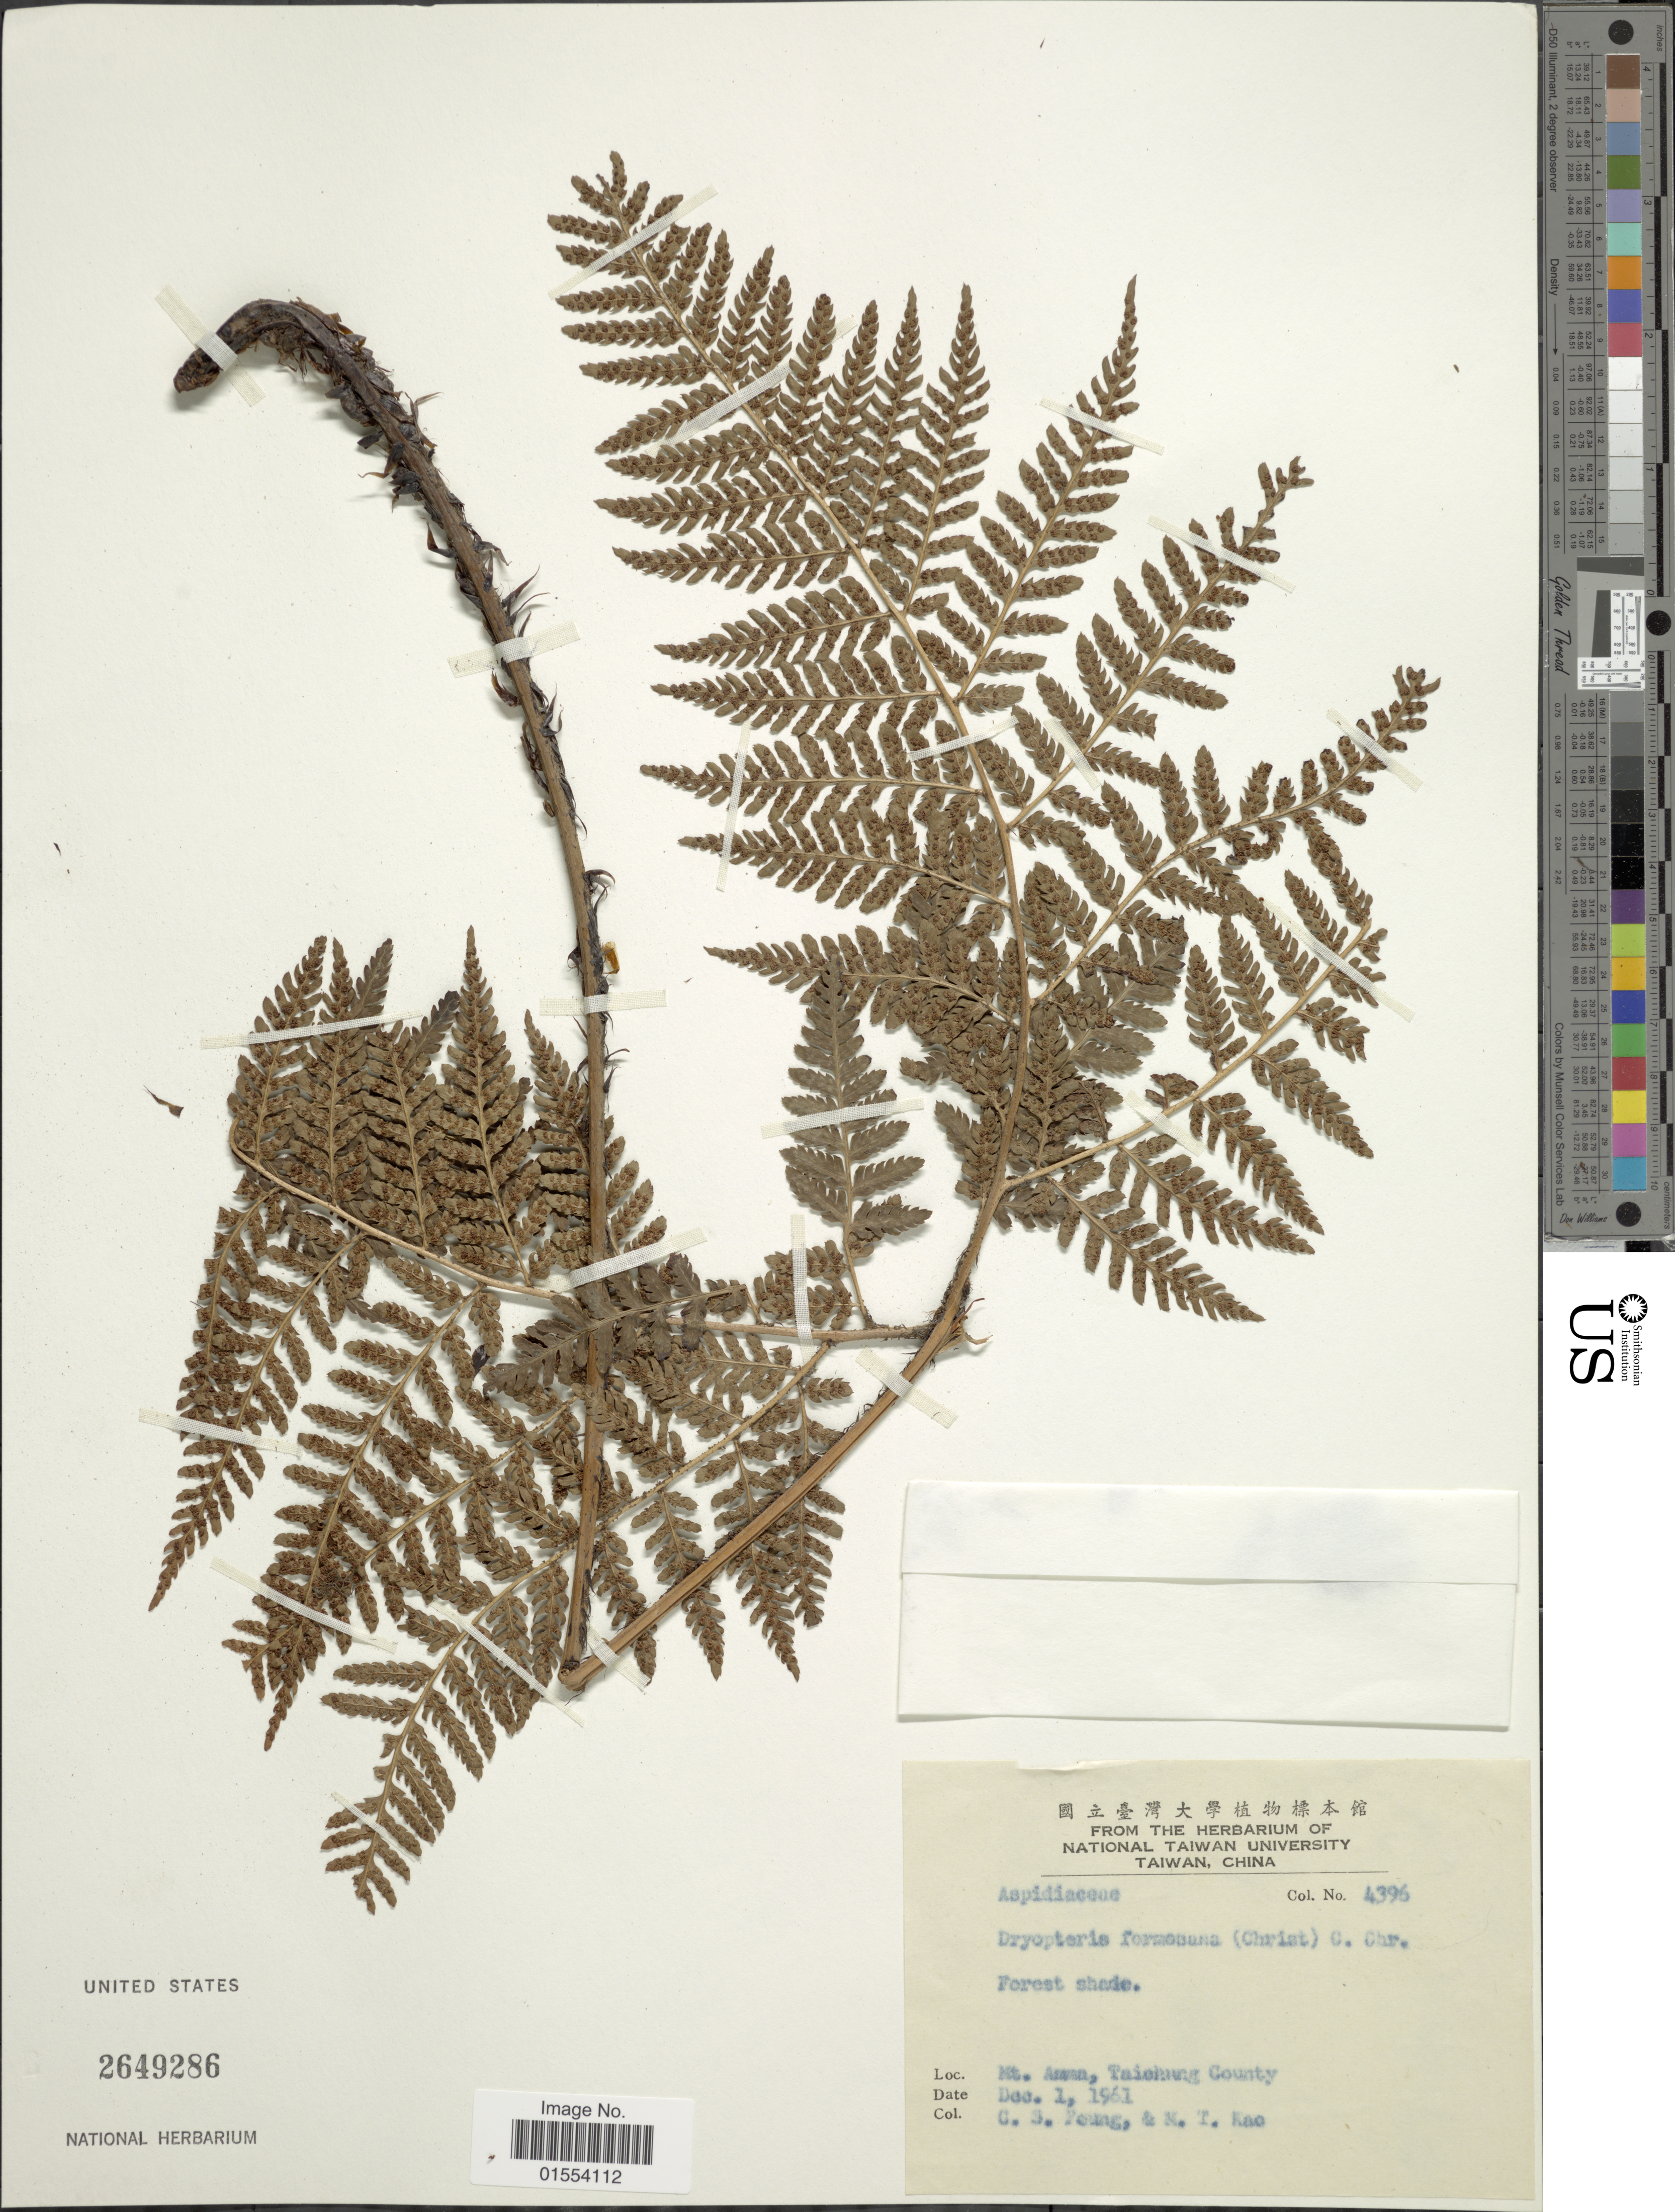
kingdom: Plantae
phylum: Tracheophyta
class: Polypodiopsida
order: Polypodiales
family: Dryopteridaceae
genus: Dryopteris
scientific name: Dryopteris formosana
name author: (Christ) C. Chr.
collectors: C. Feung & M. T. Kao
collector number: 4396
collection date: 1961-12-01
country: Taiwan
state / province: Taichung City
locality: Mt. Awan, Taichung County.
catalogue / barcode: US 2649286